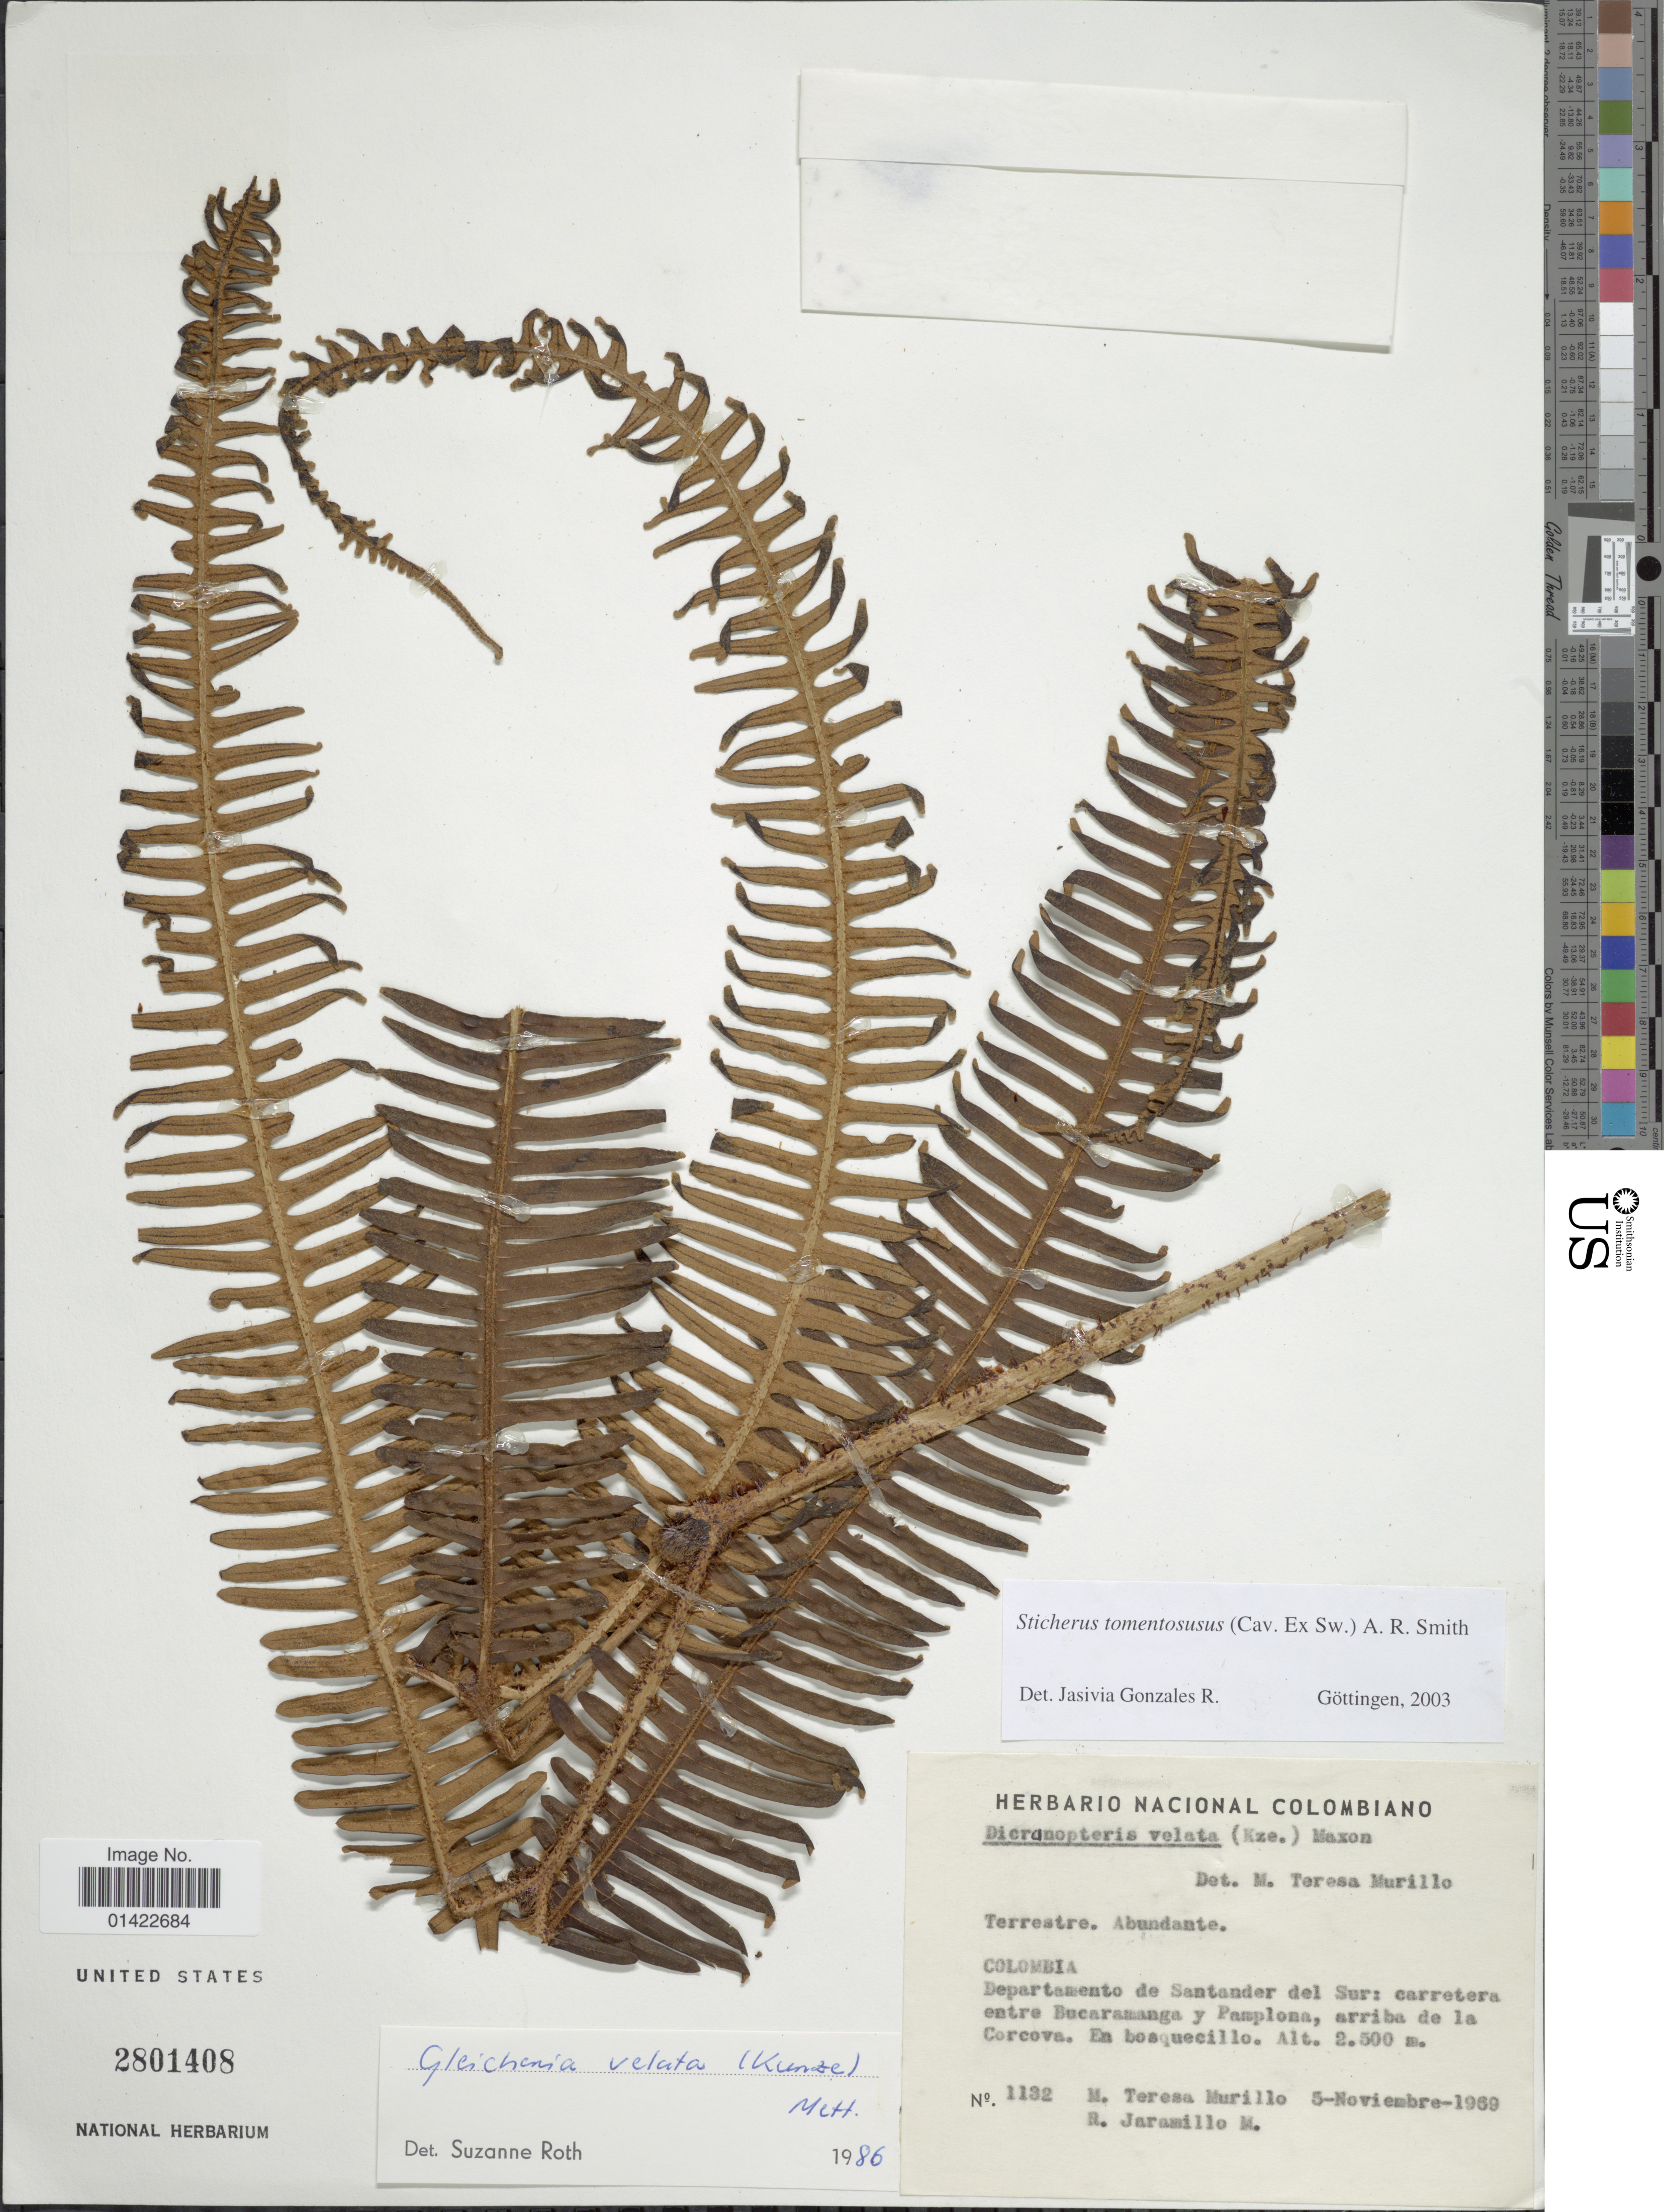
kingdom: Plantae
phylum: Tracheophyta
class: Polypodiopsida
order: Gleicheniales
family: Gleicheniaceae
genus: Sticherus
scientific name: Sticherus tomentosus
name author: (Cav. ex Sw.) A.R. Sm.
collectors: M. Murillo & R. Jaramillo M.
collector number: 1132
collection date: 1969-11-05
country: Colombia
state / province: Santander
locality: Dep. de Santander del Sur: carretera entre Bucaramanga y Pamplona, arriba de la Corcova.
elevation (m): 2500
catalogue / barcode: US 2801408